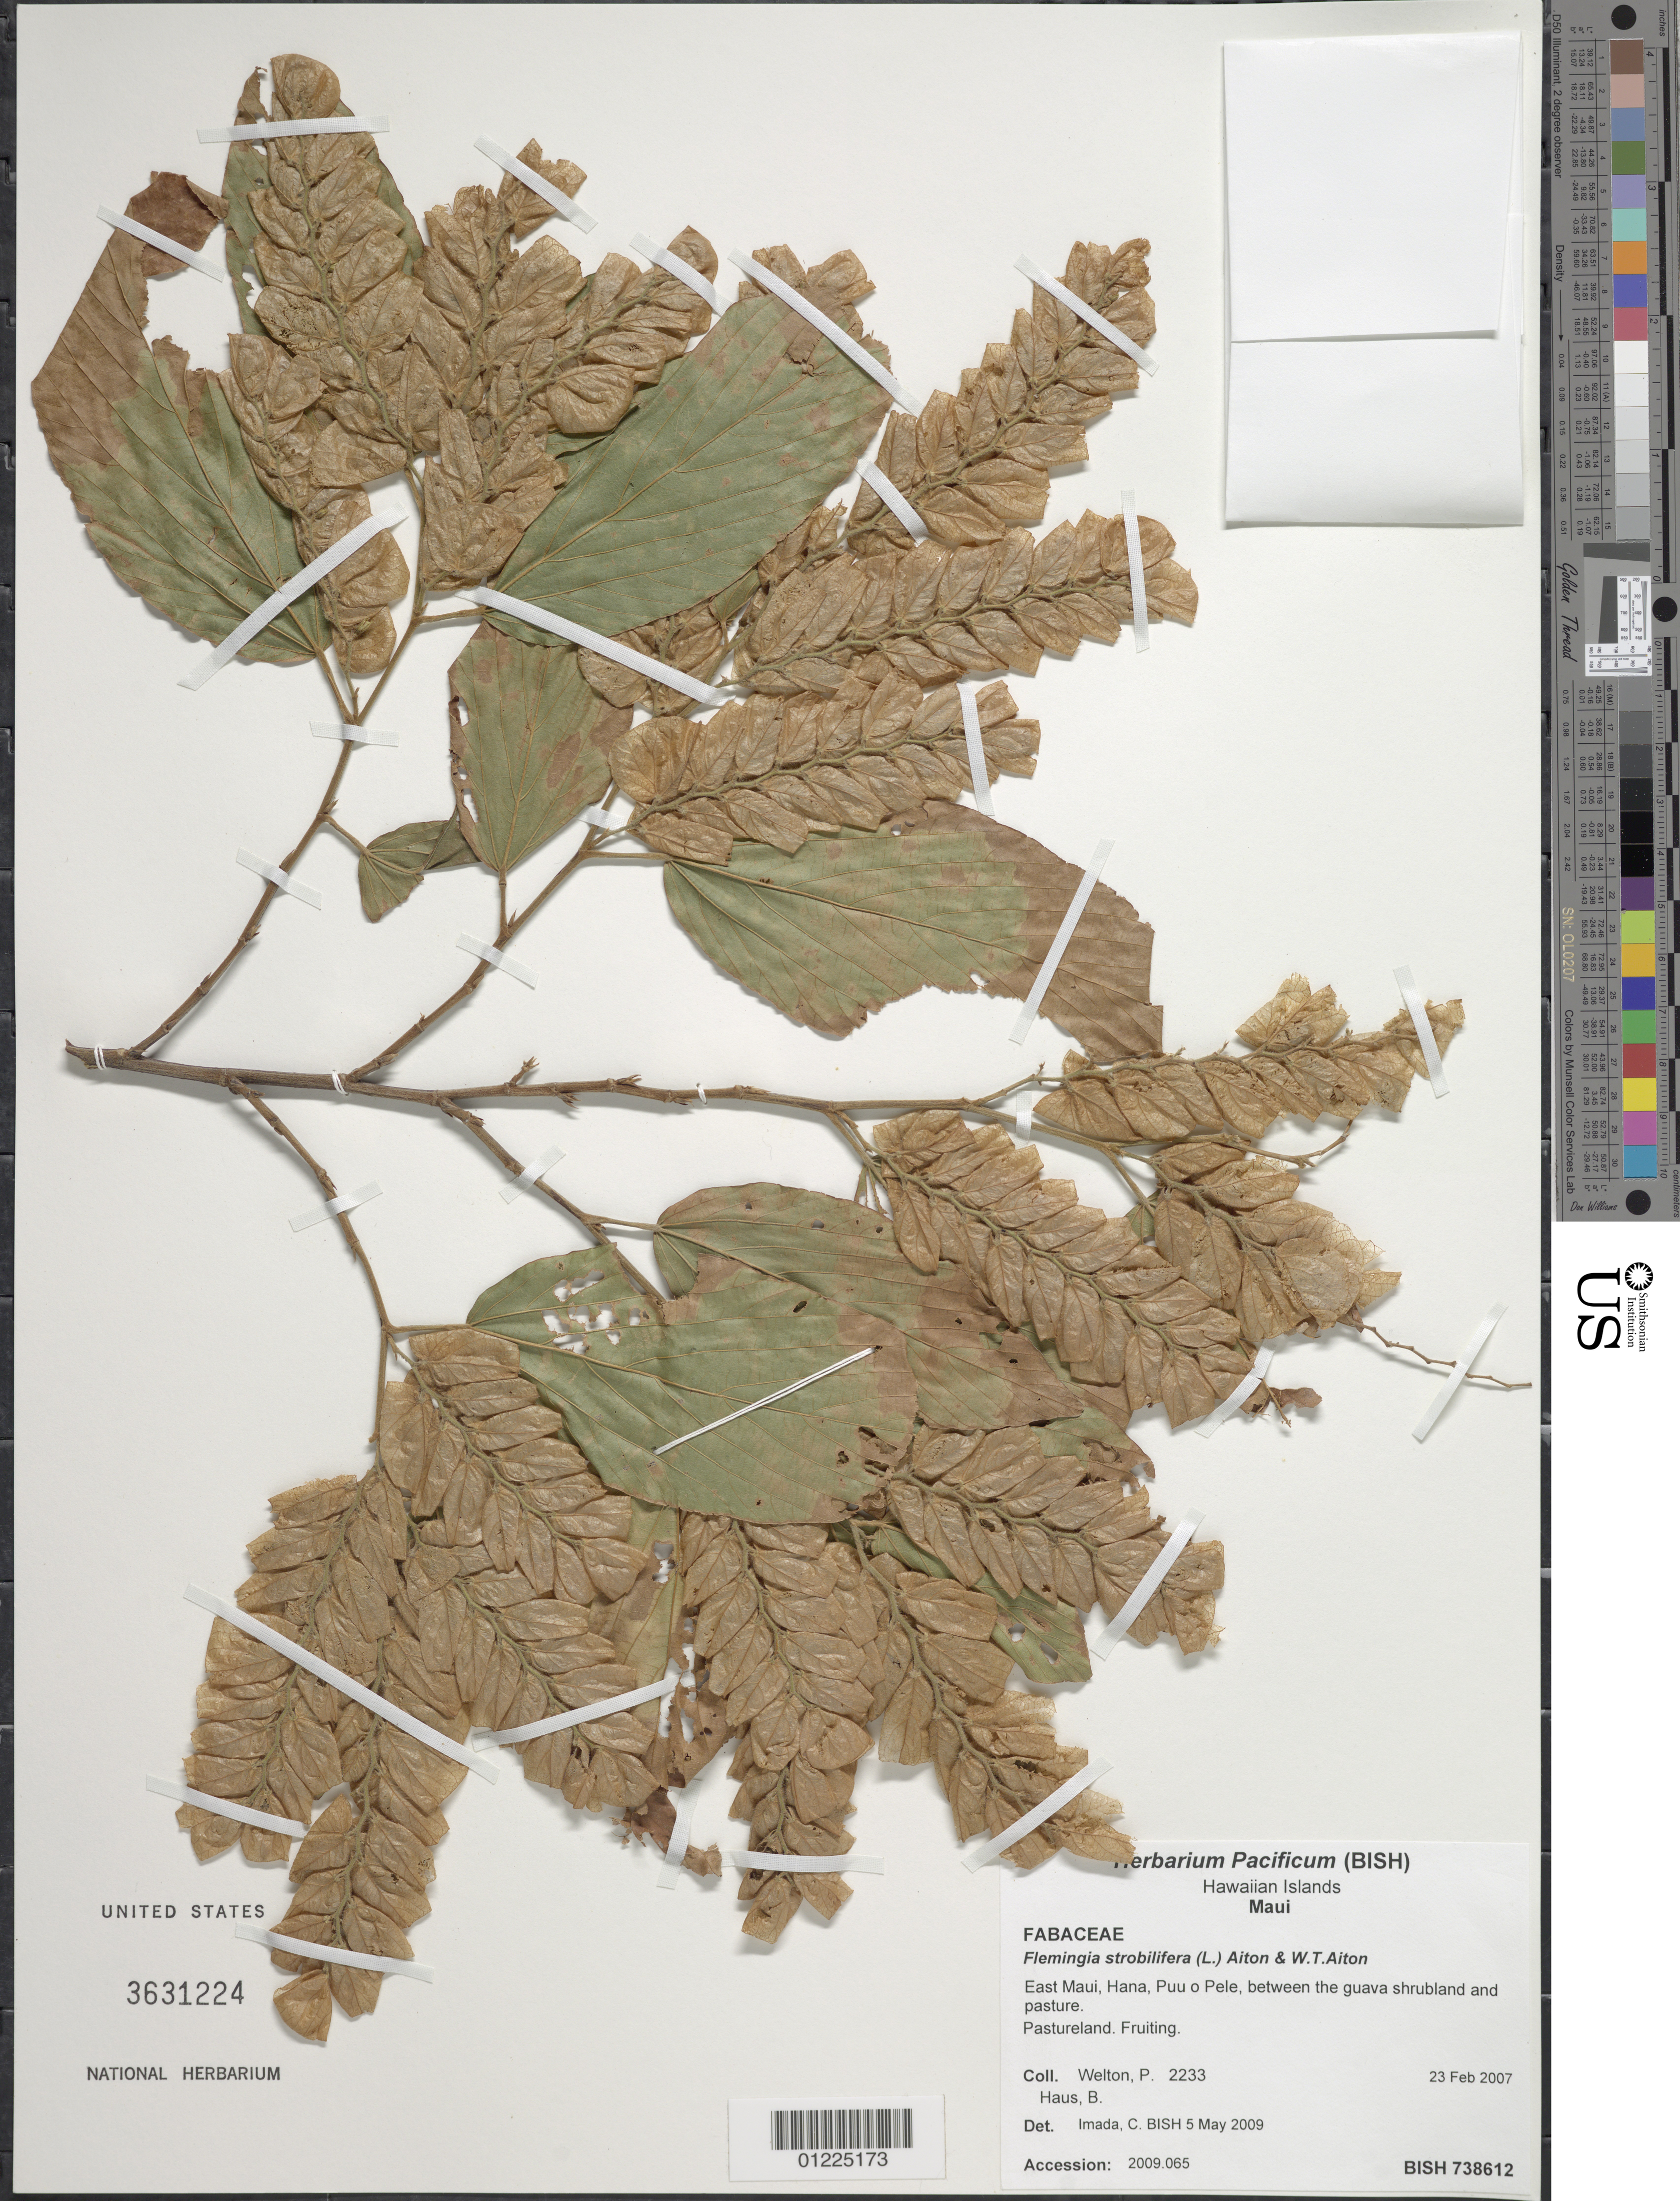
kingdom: Plantae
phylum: Tracheophyta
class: Magnoliopsida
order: Fabales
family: Fabaceae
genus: Flemingia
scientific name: Flemingia strobilifera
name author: (L.) W.T. Aiton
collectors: P. Welton & B. Haus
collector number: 2233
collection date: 2007-02-23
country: United States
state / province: Hawaii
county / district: Maui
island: Maui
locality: East Maui, Hana, Puu o Pele, between the guava shrubland and pasture.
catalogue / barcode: US 3631224